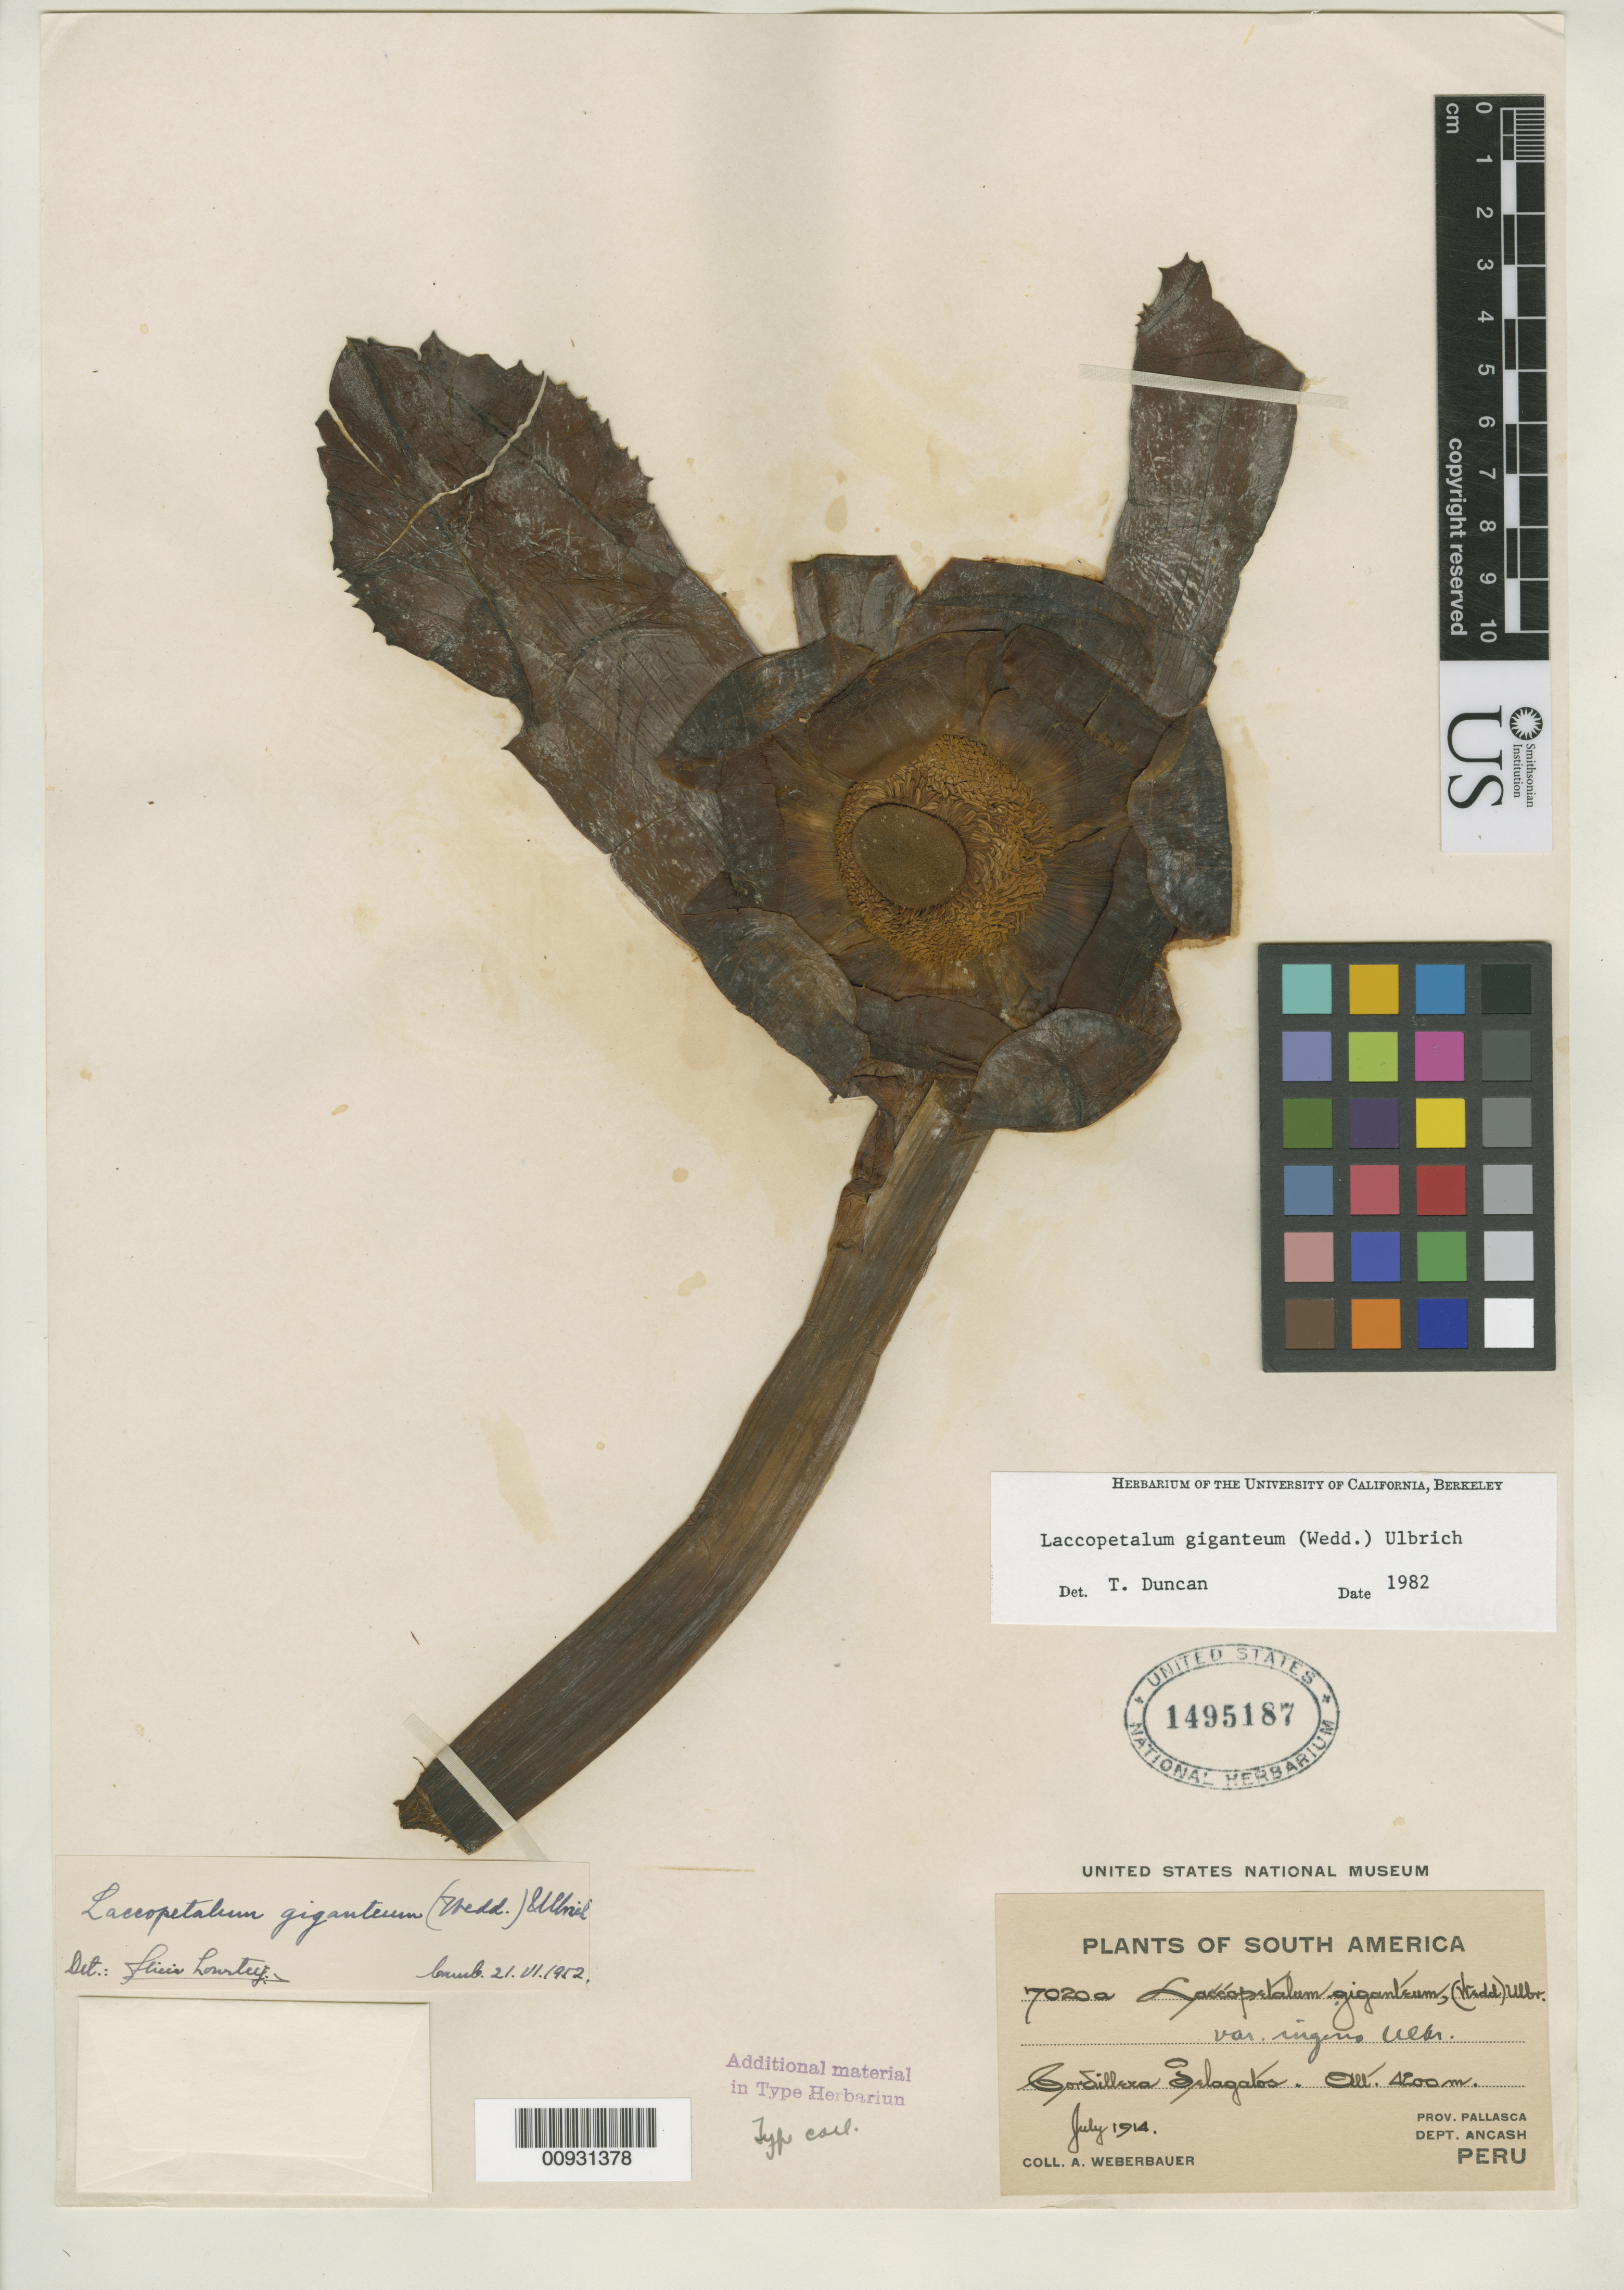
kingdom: Plantae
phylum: Tracheophyta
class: Magnoliopsida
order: Ranunculales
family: Ranunculaceae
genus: Laccopetalum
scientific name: Laccopetalum giganteum var. ingens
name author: Ulbr.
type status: Isotype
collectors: A. Weberbauer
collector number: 7020 a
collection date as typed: Jul 1914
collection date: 1914-07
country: Peru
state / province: Ancash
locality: Pallasca.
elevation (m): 4200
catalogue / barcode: US 1495187